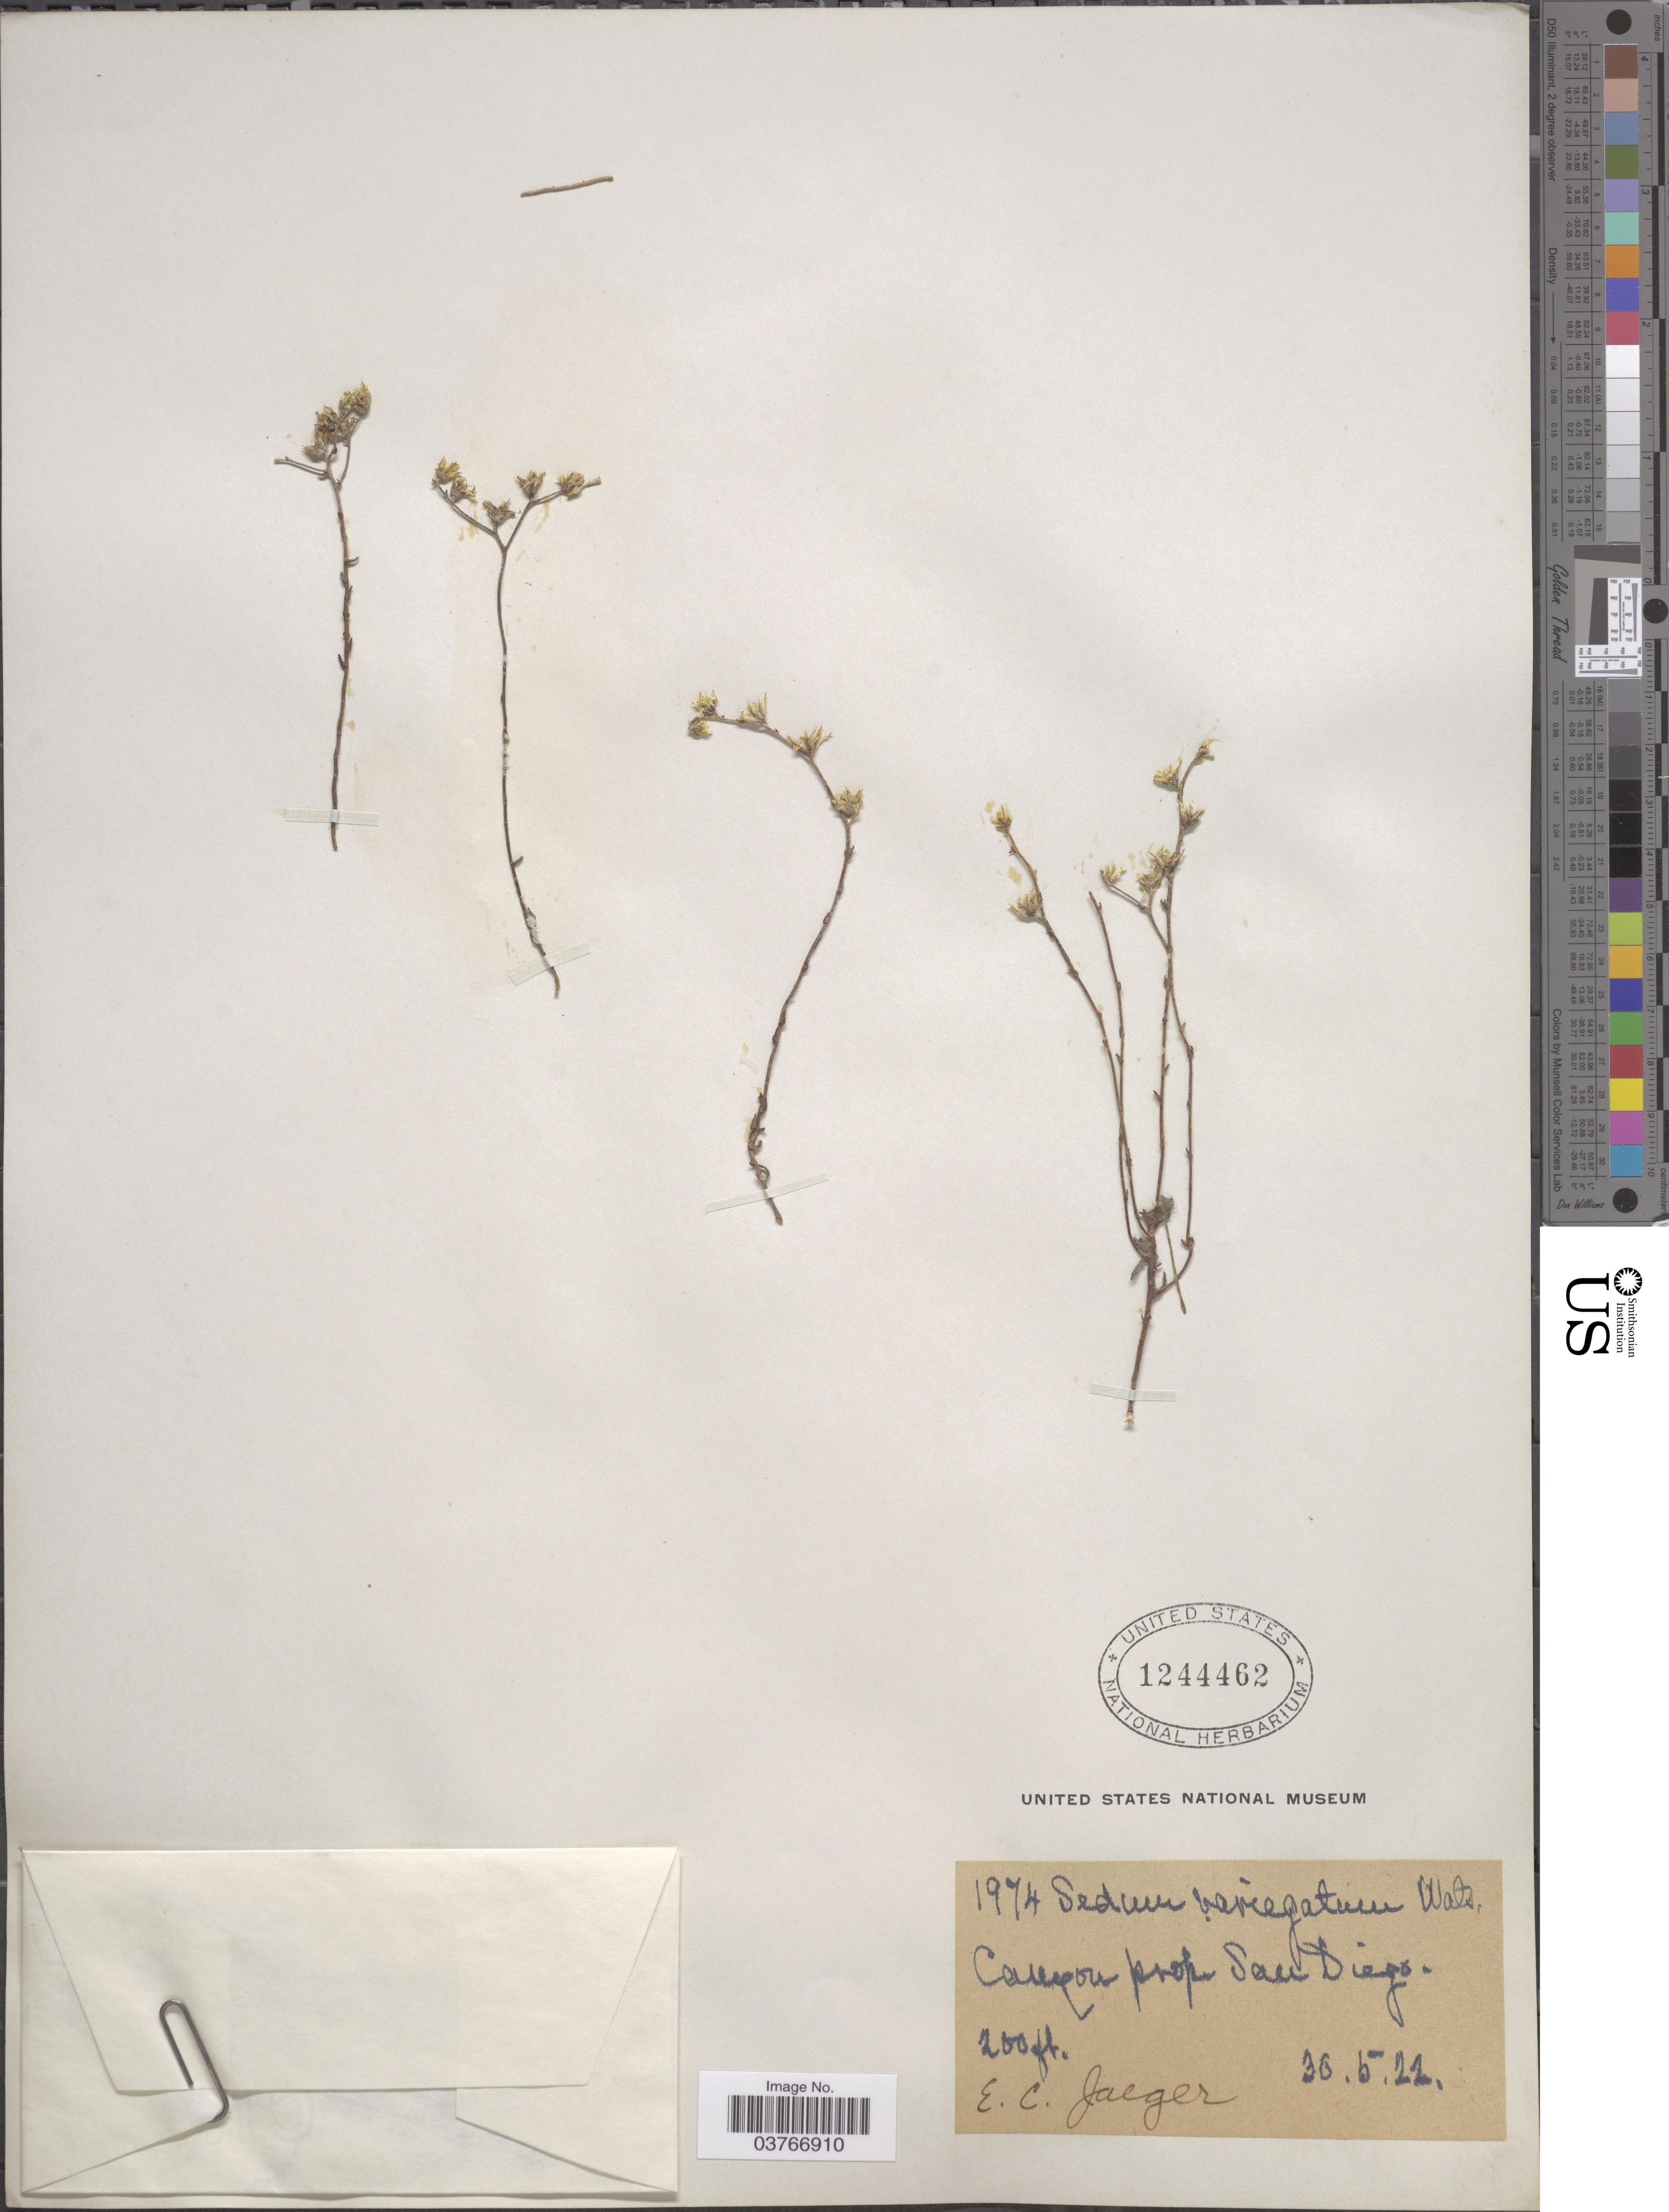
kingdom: Plantae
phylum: Tracheophyta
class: Magnoliopsida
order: Saxifragales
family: Crassulaceae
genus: Sedum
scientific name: Sedum sp.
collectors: E. Jaeger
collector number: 1974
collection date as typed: Transcribed d/m/y: 30/5/22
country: United States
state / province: California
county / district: San Diego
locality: Canyon prop San Diego.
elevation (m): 61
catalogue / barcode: US 1244462